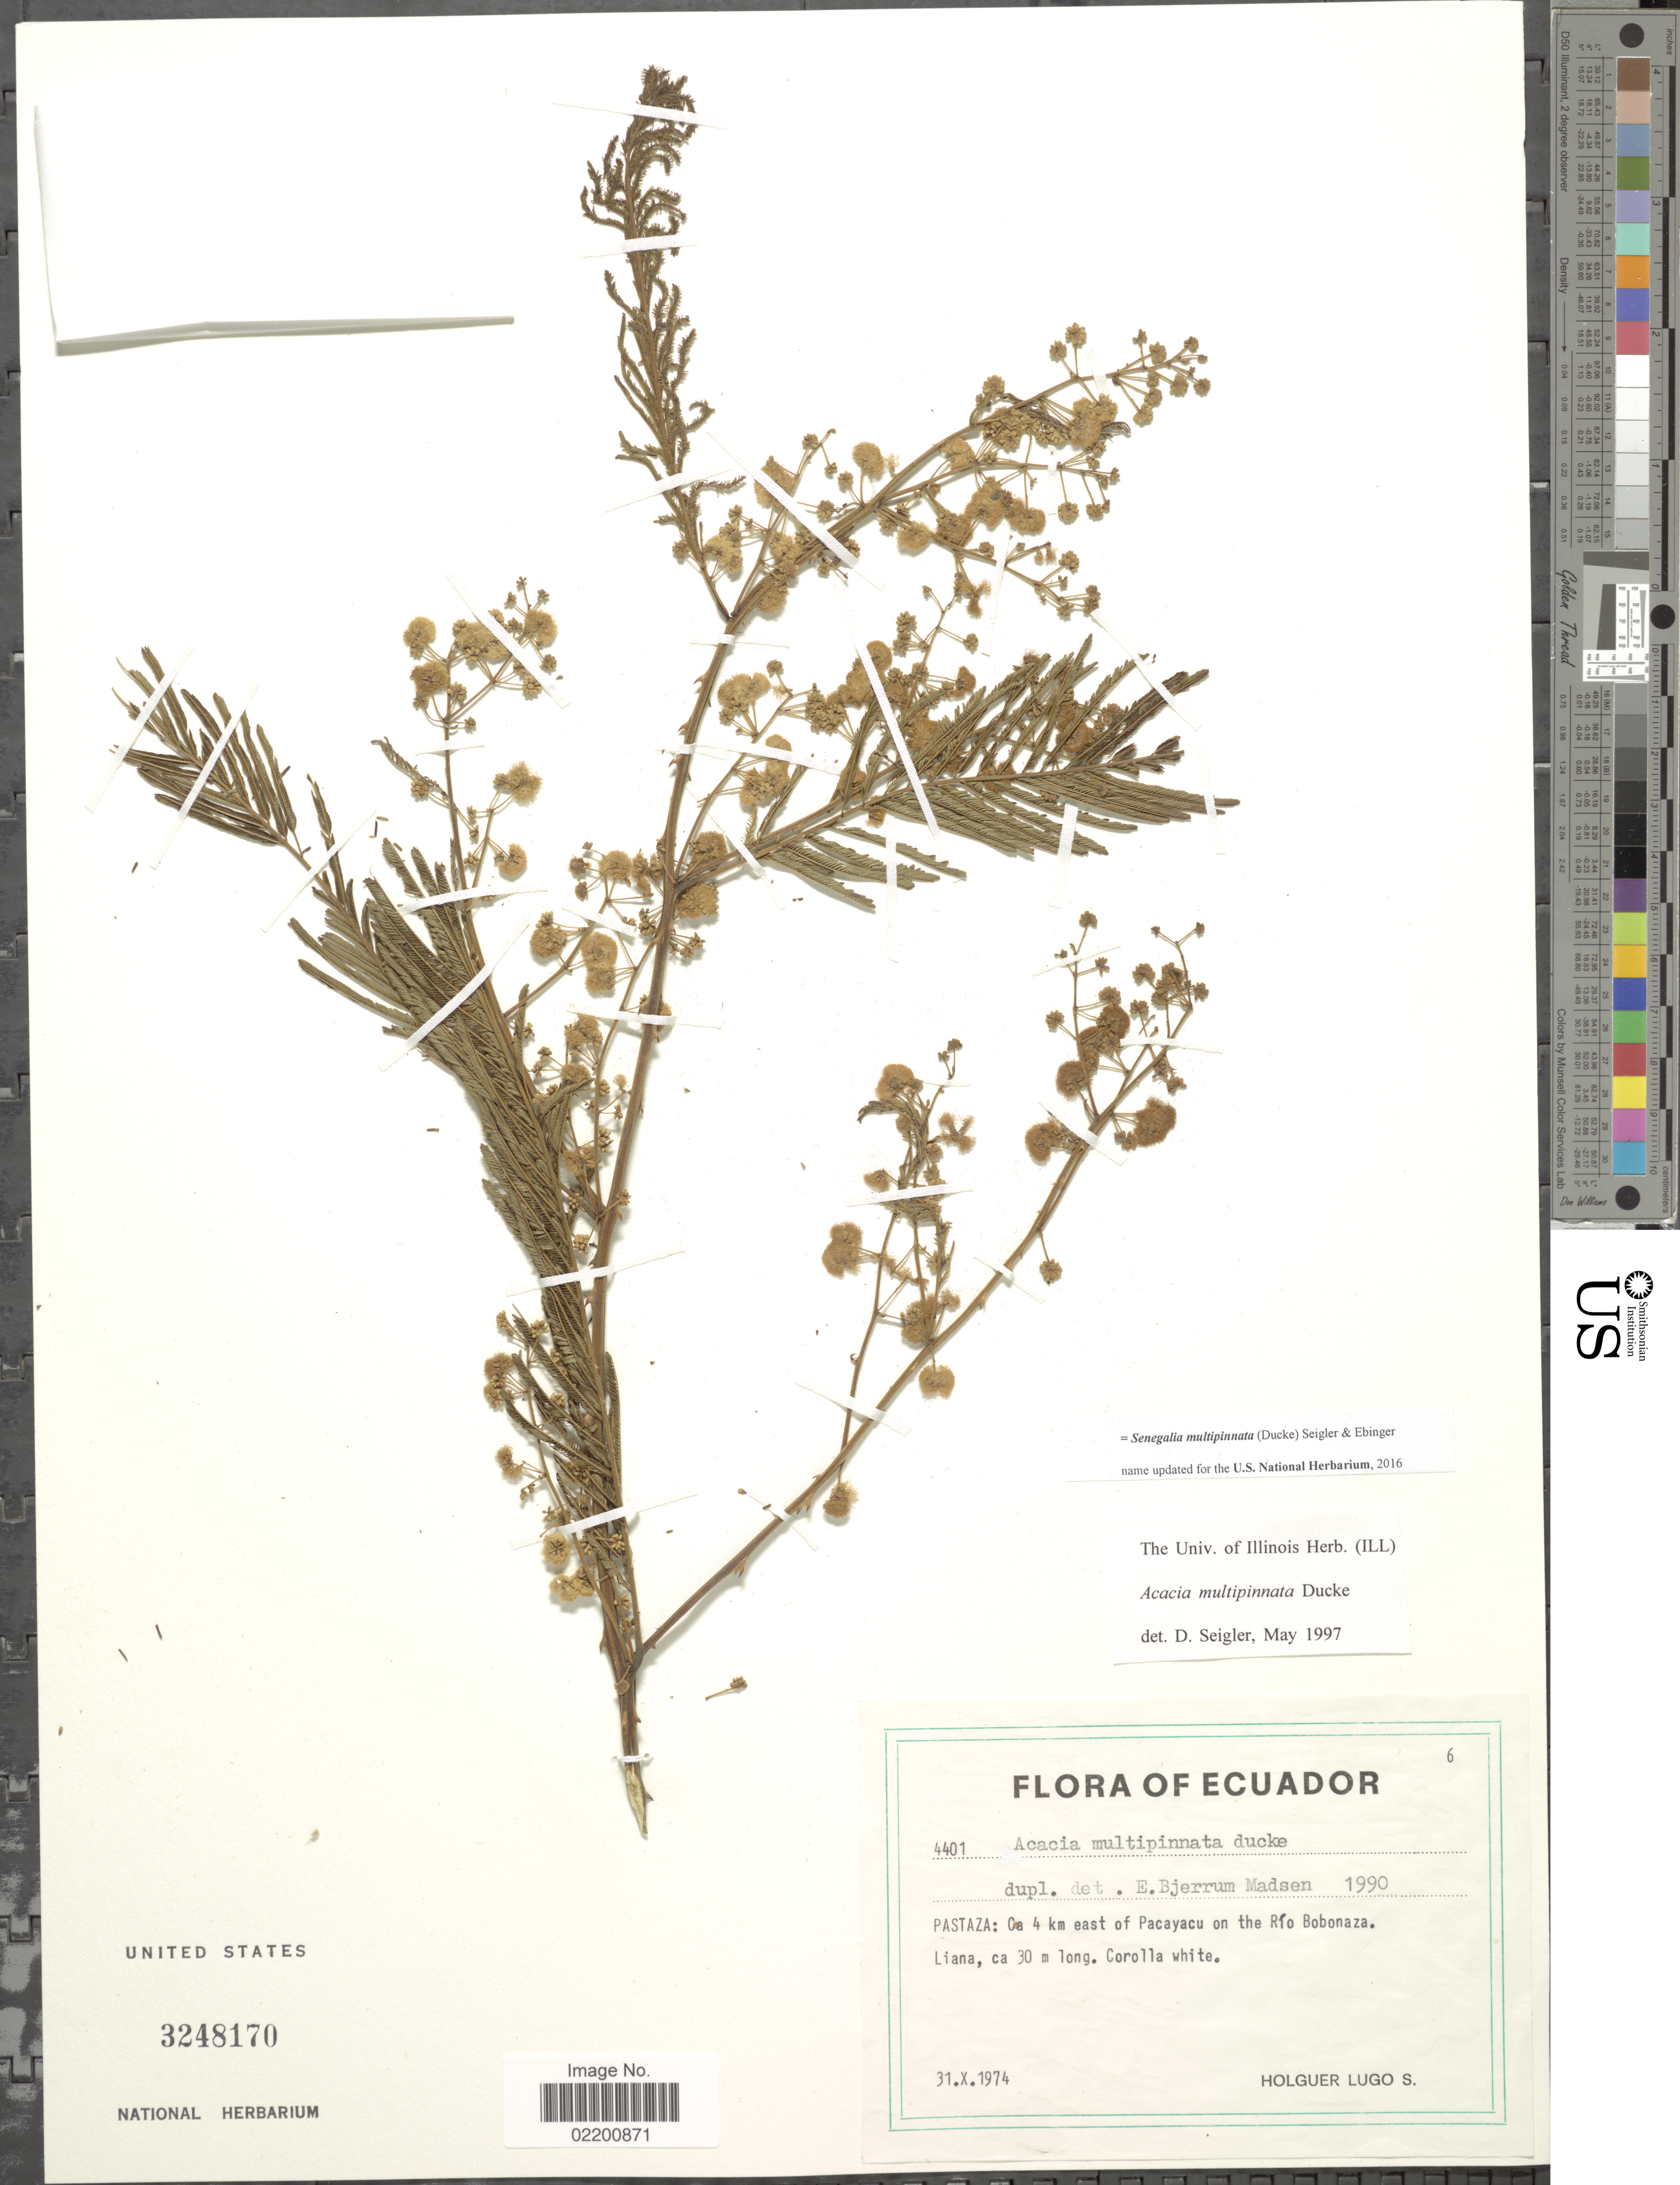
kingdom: Plantae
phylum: Tracheophyta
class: Magnoliopsida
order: Fabales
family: Fabaceae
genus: Senegalia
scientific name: Senegalia multipinnata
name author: (Ducke) Seigler & Ebinger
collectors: H. Lugo S.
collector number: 4401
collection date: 1974-10-31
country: Ecuador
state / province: Pastaza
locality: Ca 4 km east of Pacayacu on the Rio Bobonaza.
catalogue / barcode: US 3248170